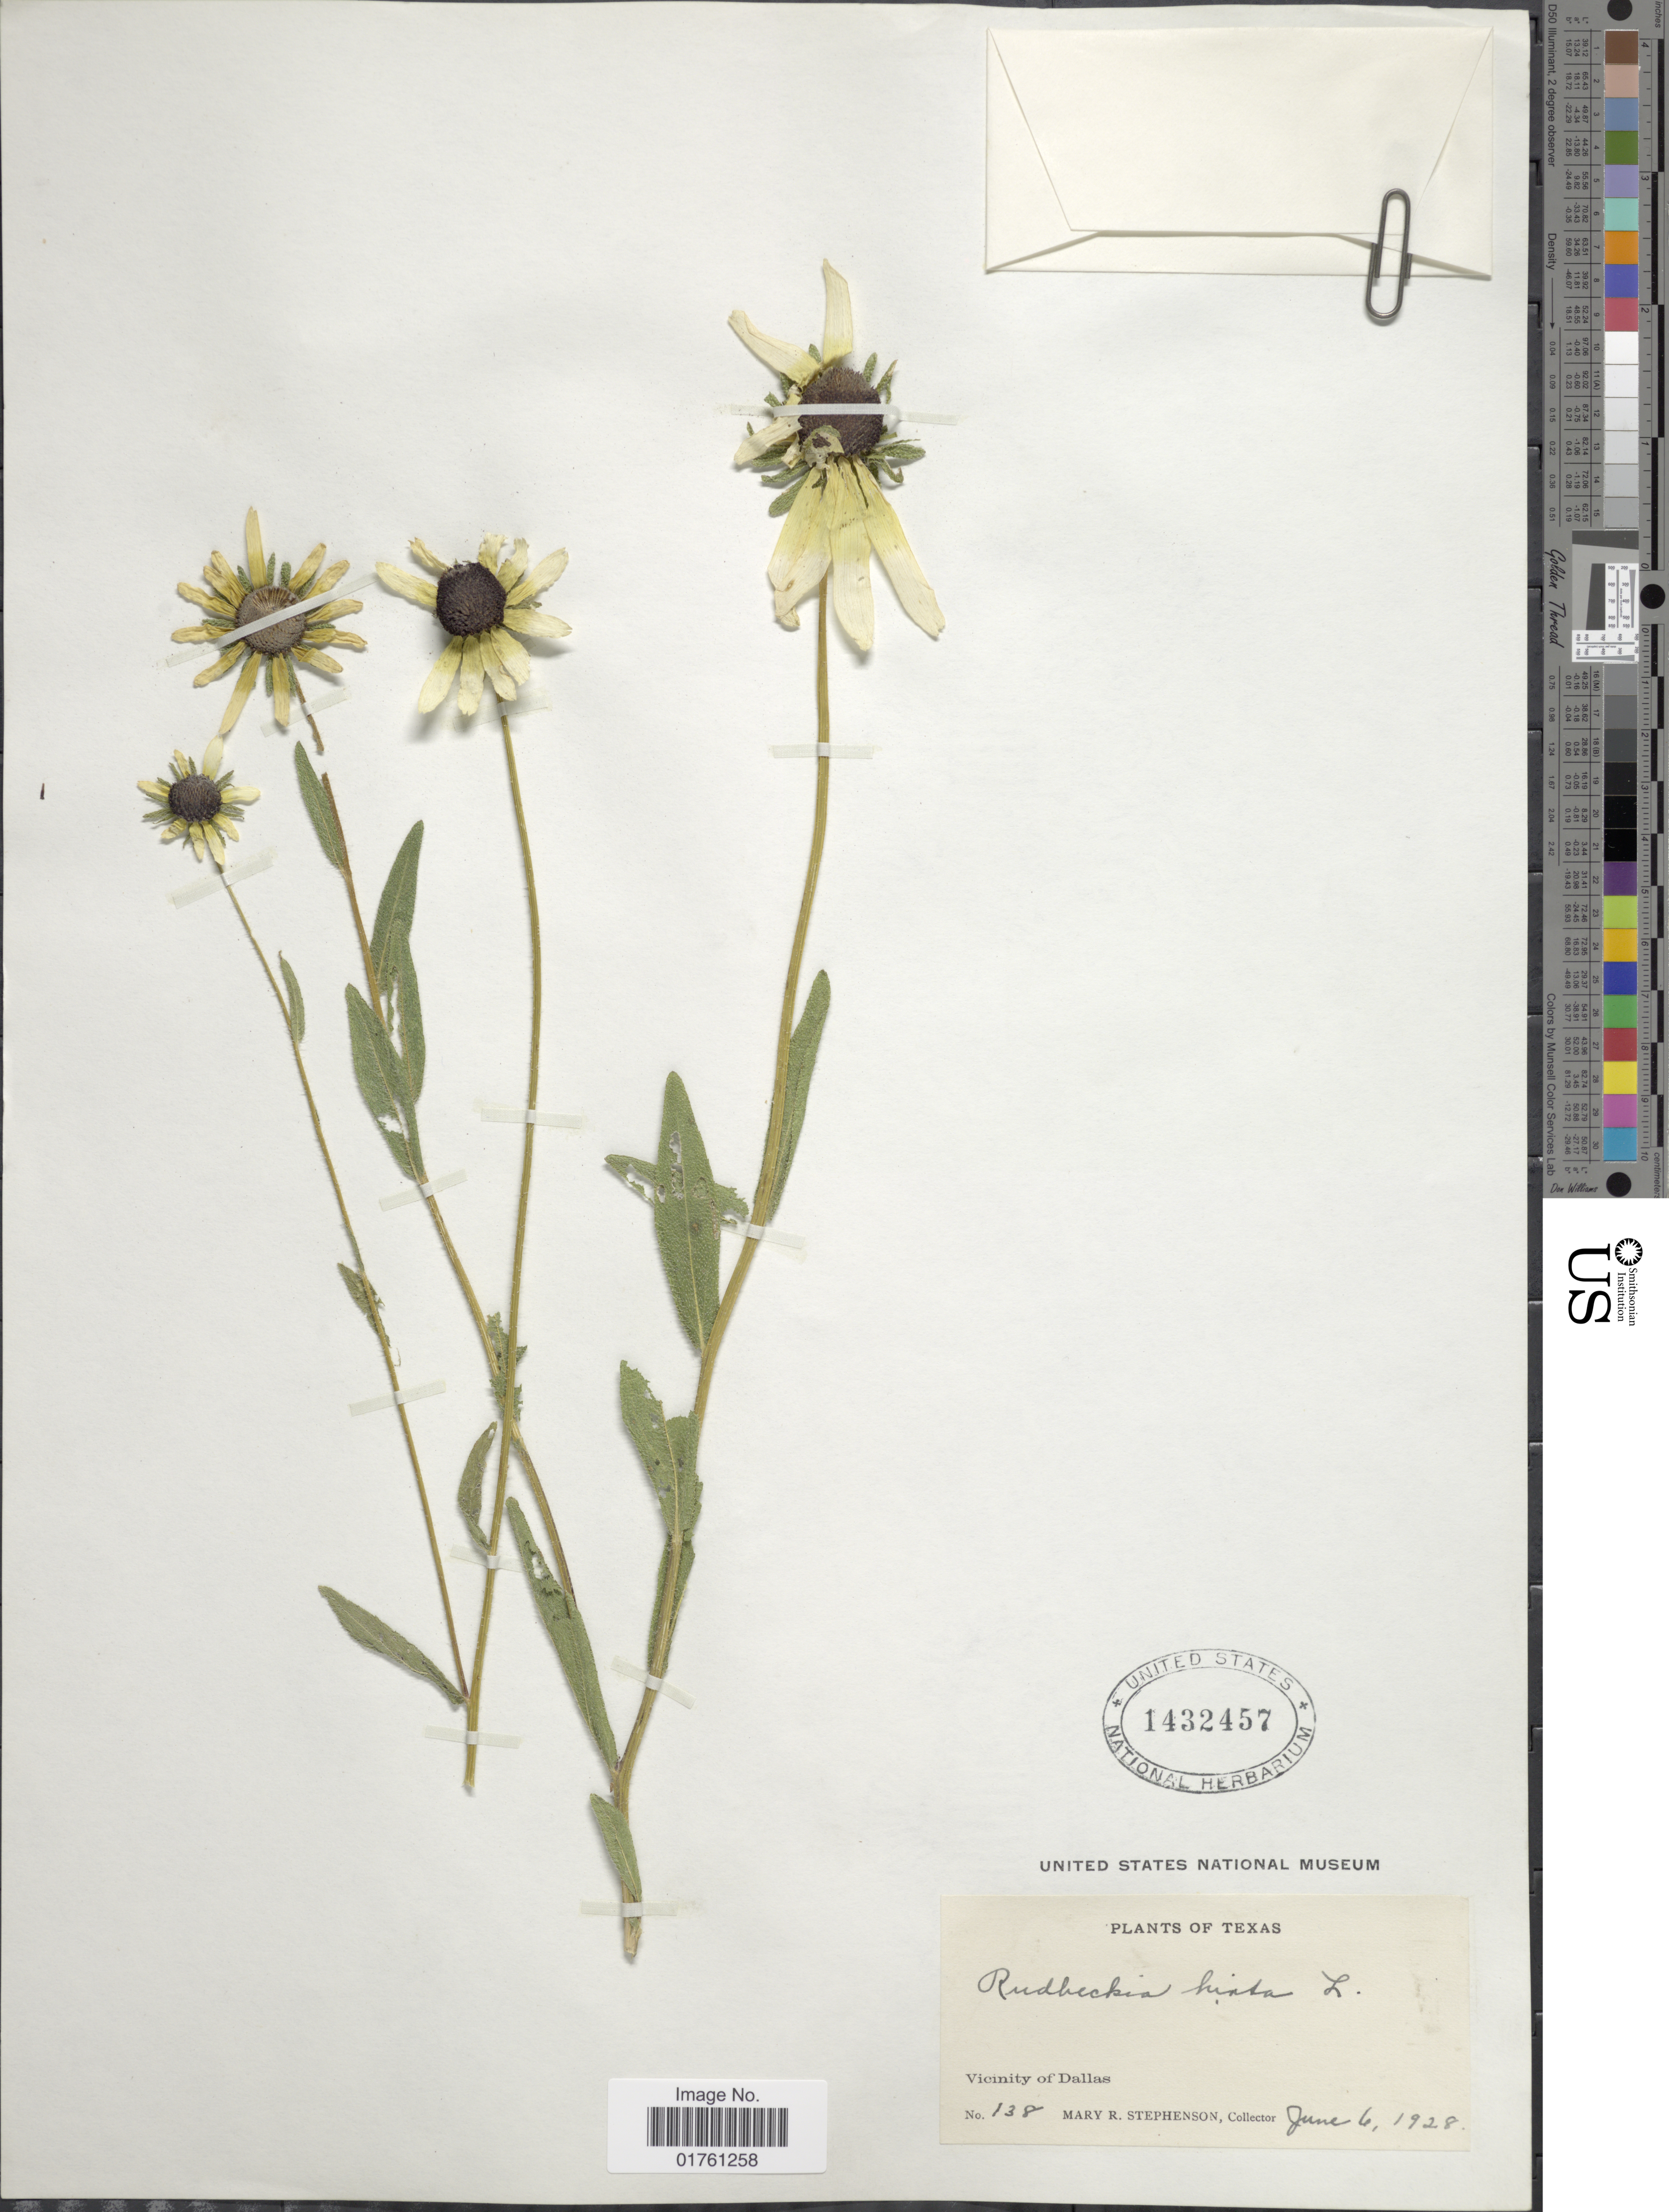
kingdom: Plantae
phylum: Tracheophyta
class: Magnoliopsida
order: Asterales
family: Asteraceae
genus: Rudbeckia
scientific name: Rudbeckia hirta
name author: L.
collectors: M. Stephenson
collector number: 138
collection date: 1928-06-06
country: United States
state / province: Texas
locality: Vicinity of Dallas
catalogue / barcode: US 1432457